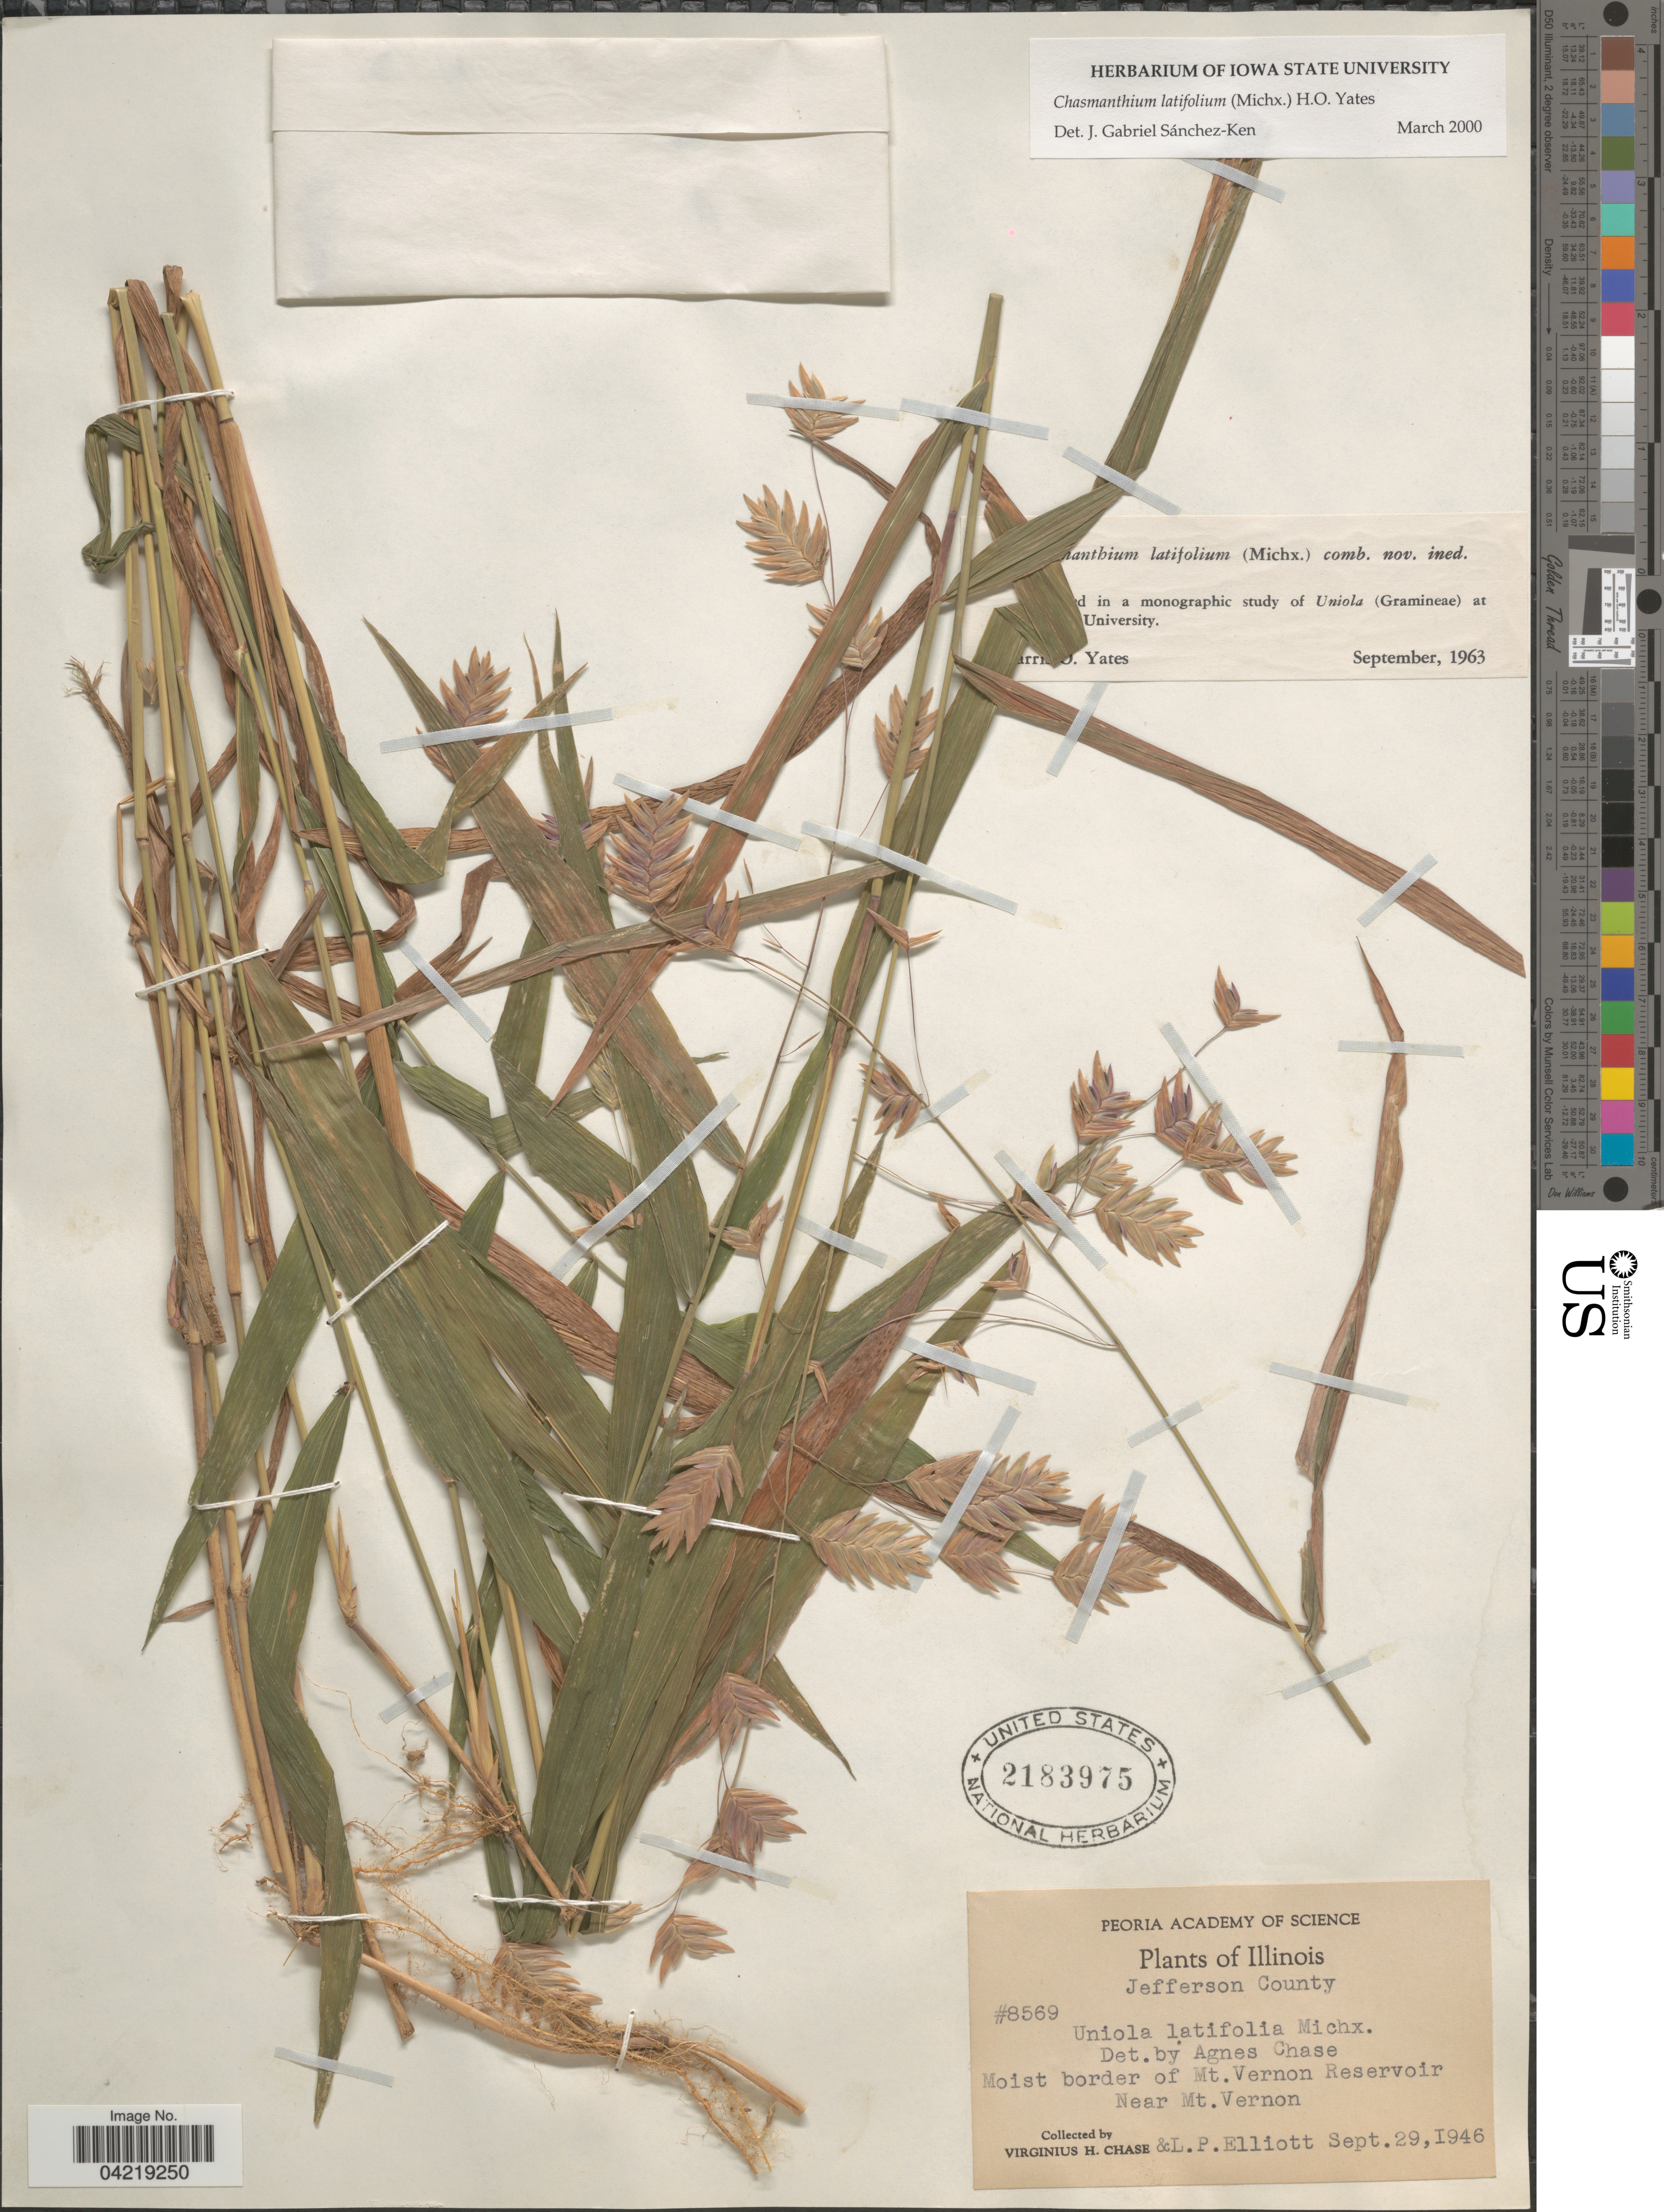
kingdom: Plantae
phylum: Tracheophyta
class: Liliopsida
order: Poales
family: Poaceae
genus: Chasmanthium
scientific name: Chasmanthium latifolium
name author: (Michx.) H.O. Yates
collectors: V. H. Chase & L. Elliott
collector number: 8569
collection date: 1946-09-29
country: United States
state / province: Illinois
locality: Jefferson County. Moist border of Mt. Vernon Reservoir. Near Mt. Vernon.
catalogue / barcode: US 2183975